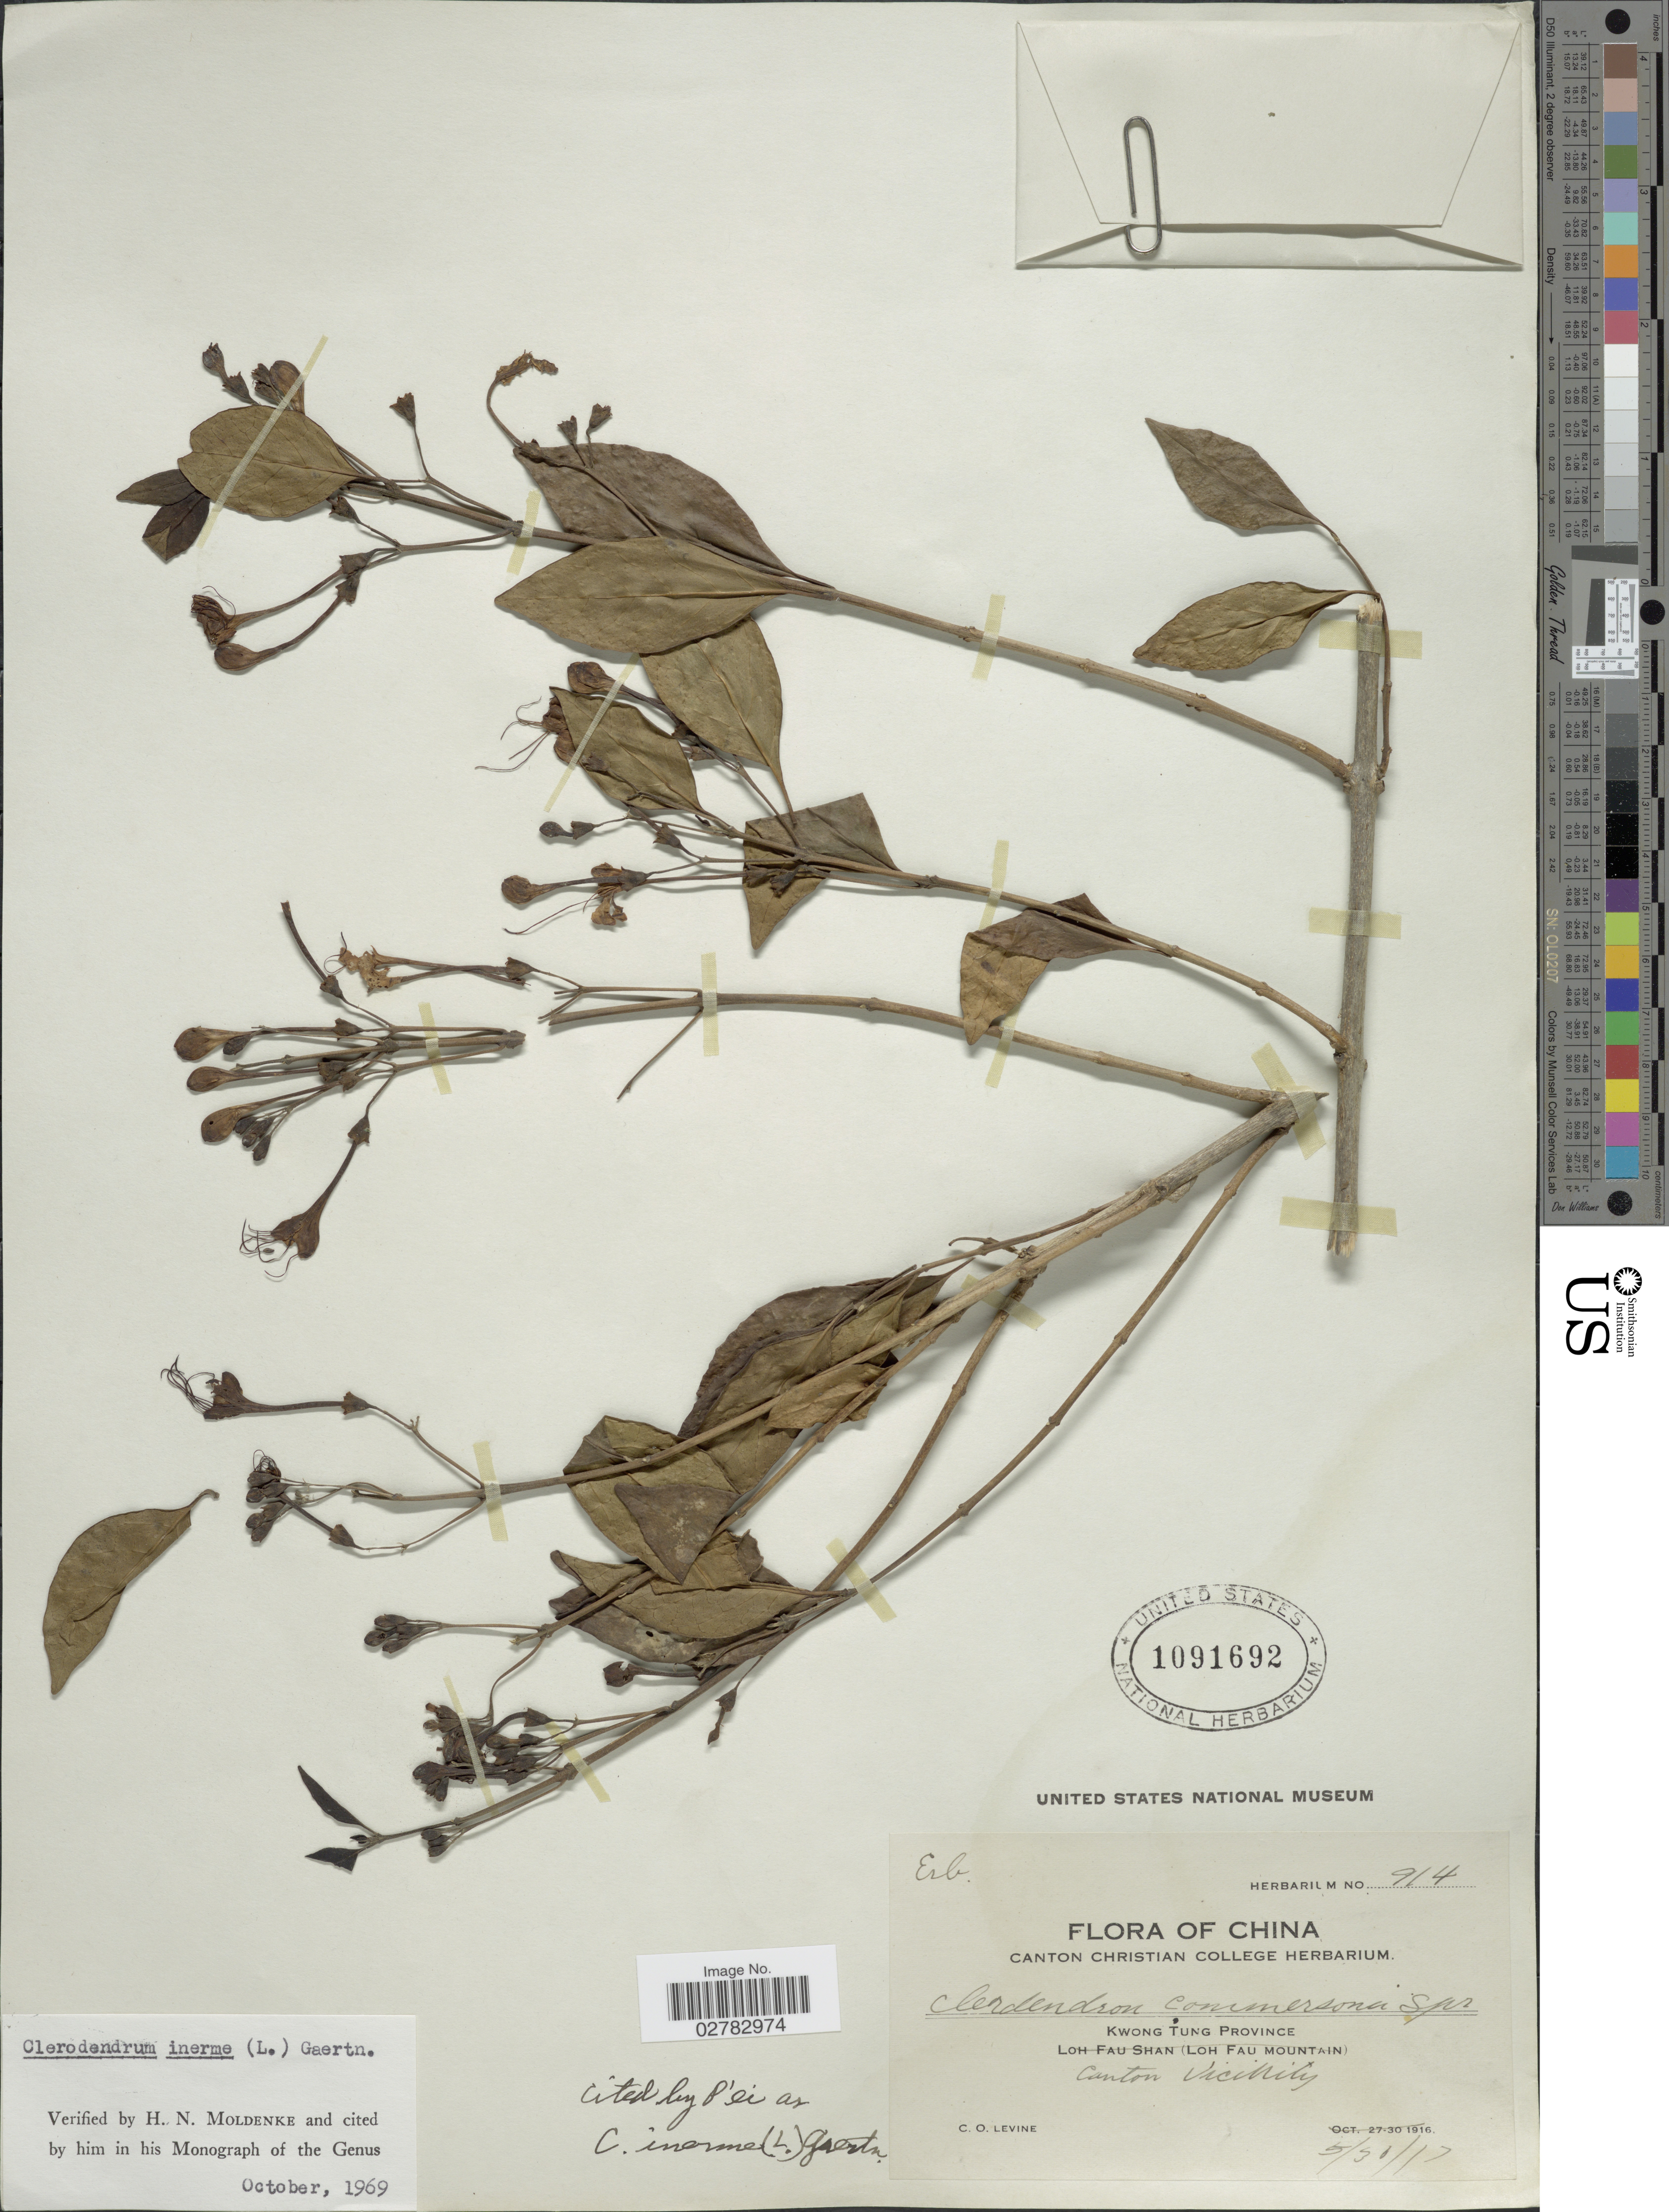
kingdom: Plantae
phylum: Tracheophyta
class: Magnoliopsida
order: Lamiales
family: Lamiaceae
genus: Clerodendrum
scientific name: Clerodendrum inerme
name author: (L.) Gaertn.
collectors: C. O. Levine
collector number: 914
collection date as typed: Transcribed d/m/y: 30/5/17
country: China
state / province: Guangdong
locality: Kwong Tung Province. Canton Vicinity.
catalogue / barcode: US 1091692